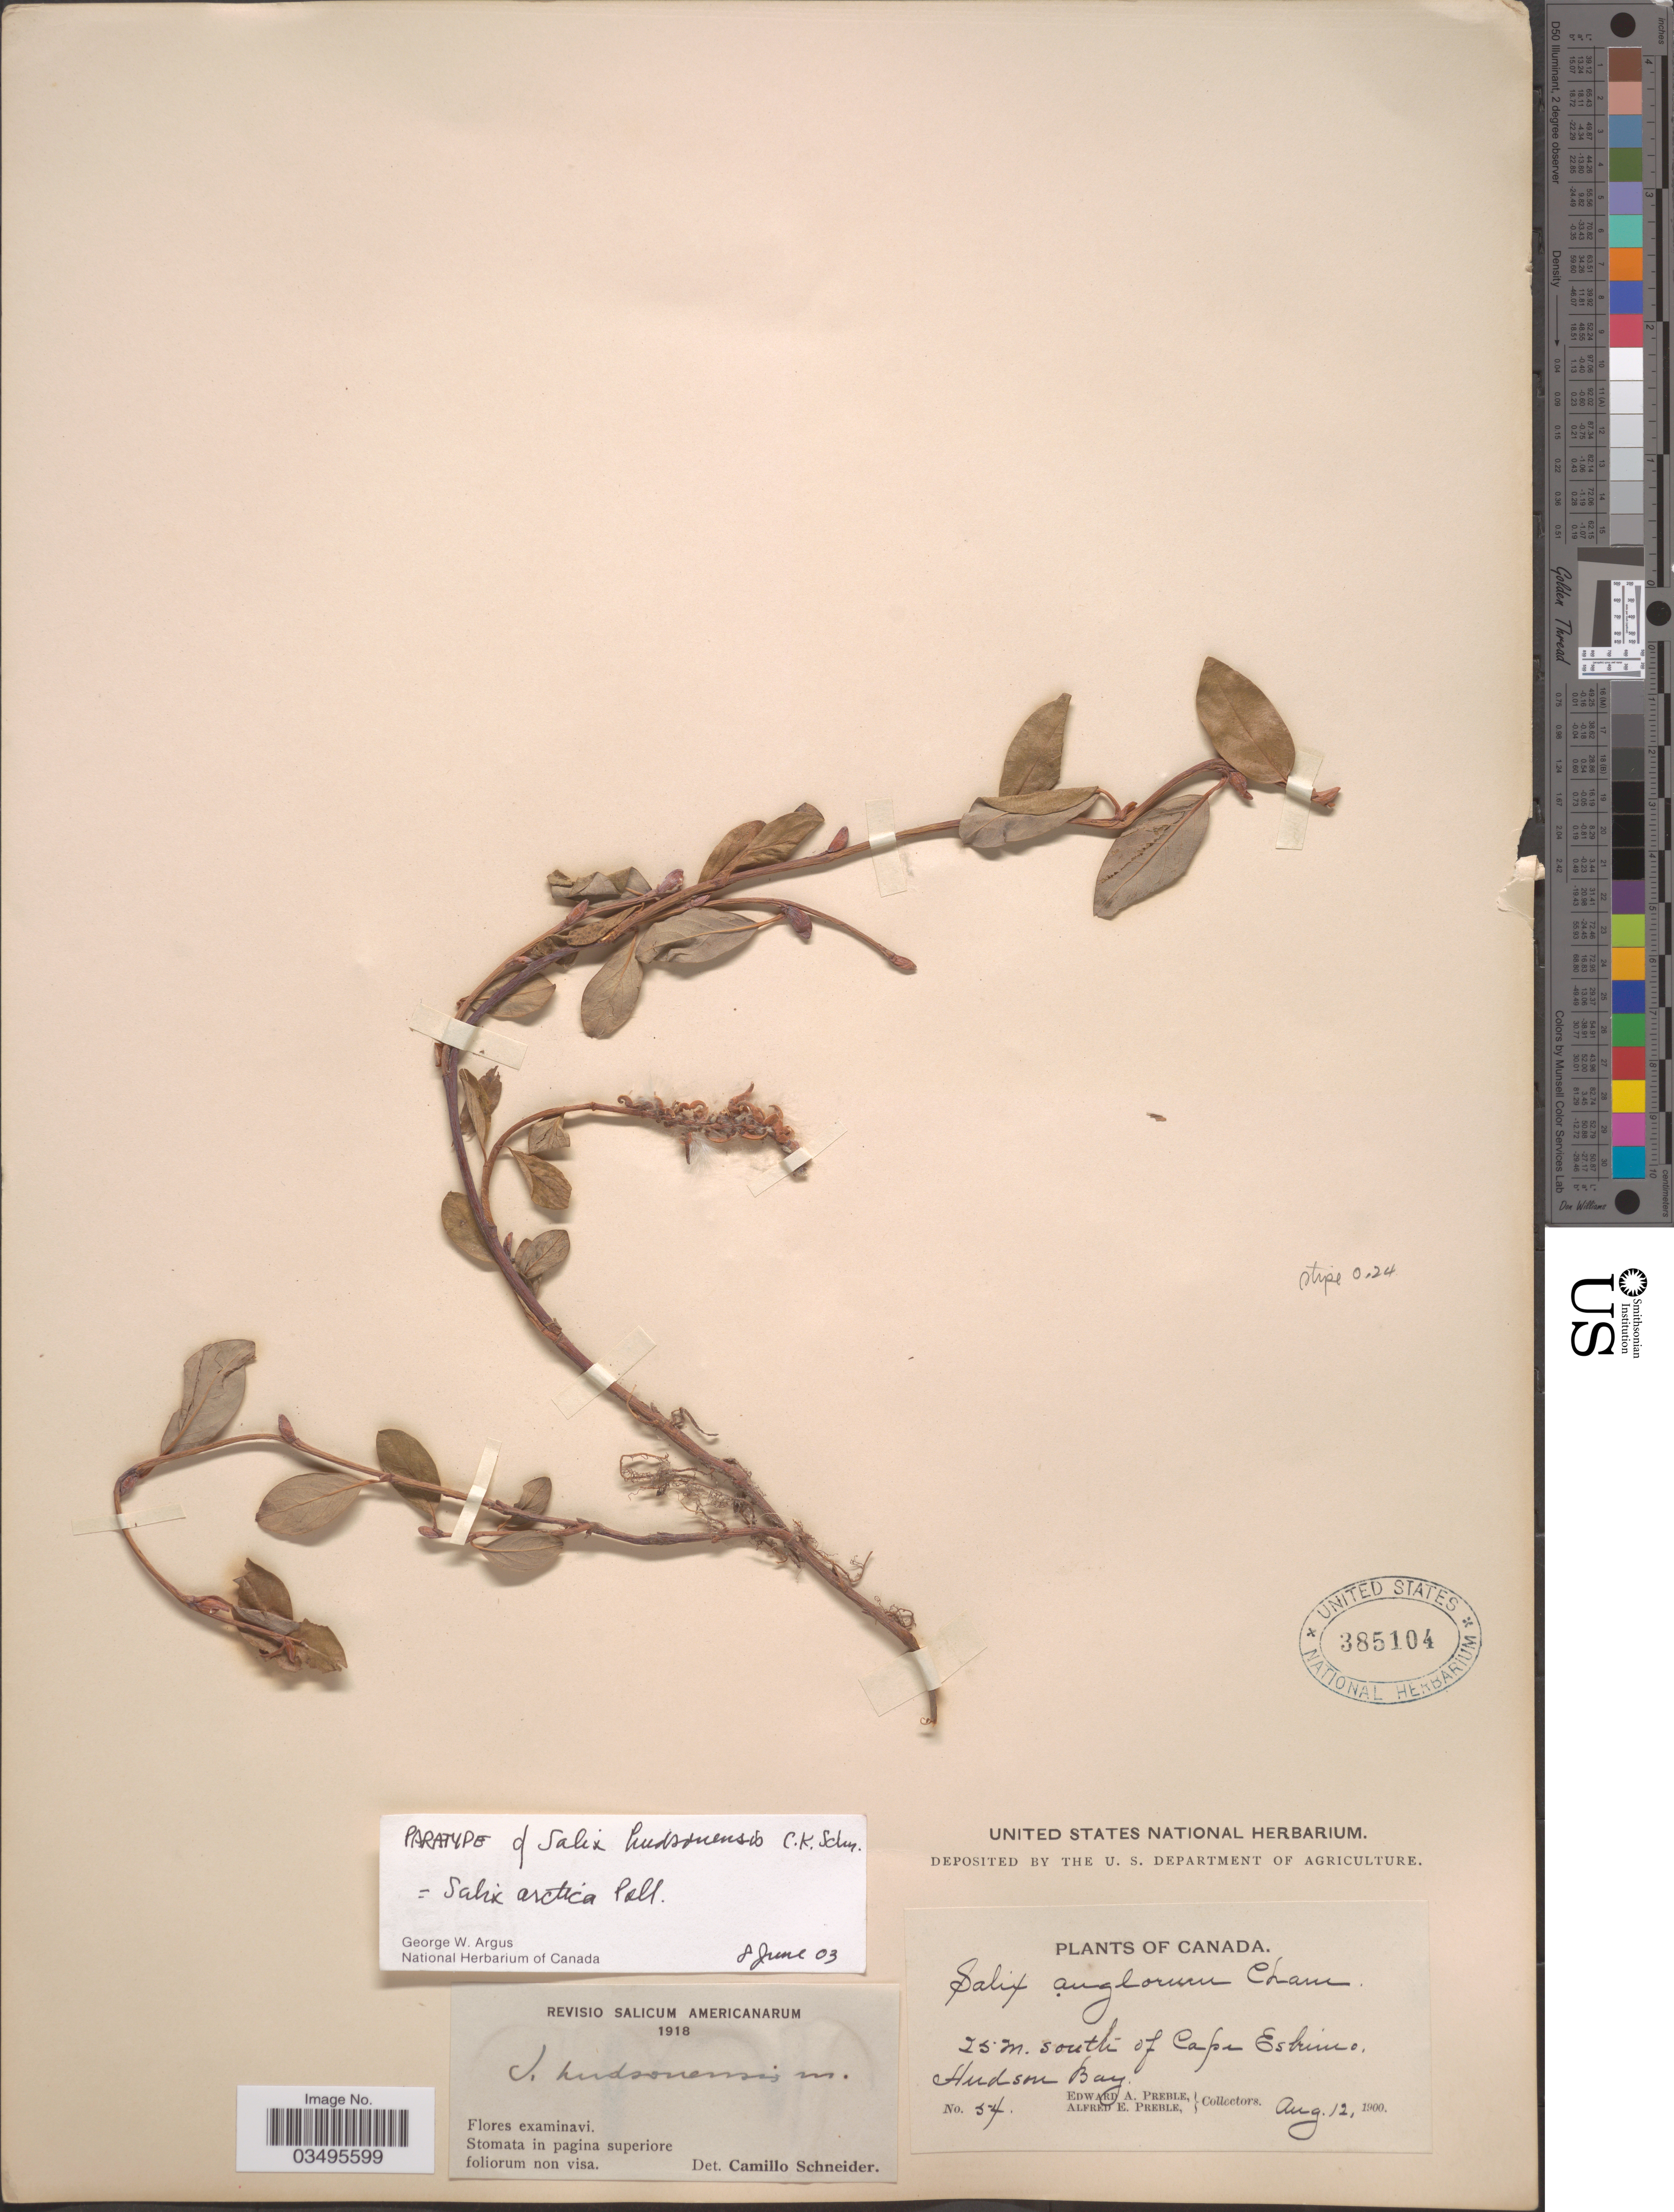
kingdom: Plantae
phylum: Tracheophyta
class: Magnoliopsida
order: Malpighiales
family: Salicaceae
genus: Salix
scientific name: Salix arctica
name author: Pall.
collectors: E. Preble & A. Preble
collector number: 54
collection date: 1900-08-12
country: Canada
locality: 25 m. south of Cape Eskimo, Hudson Bay.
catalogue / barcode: US 385104